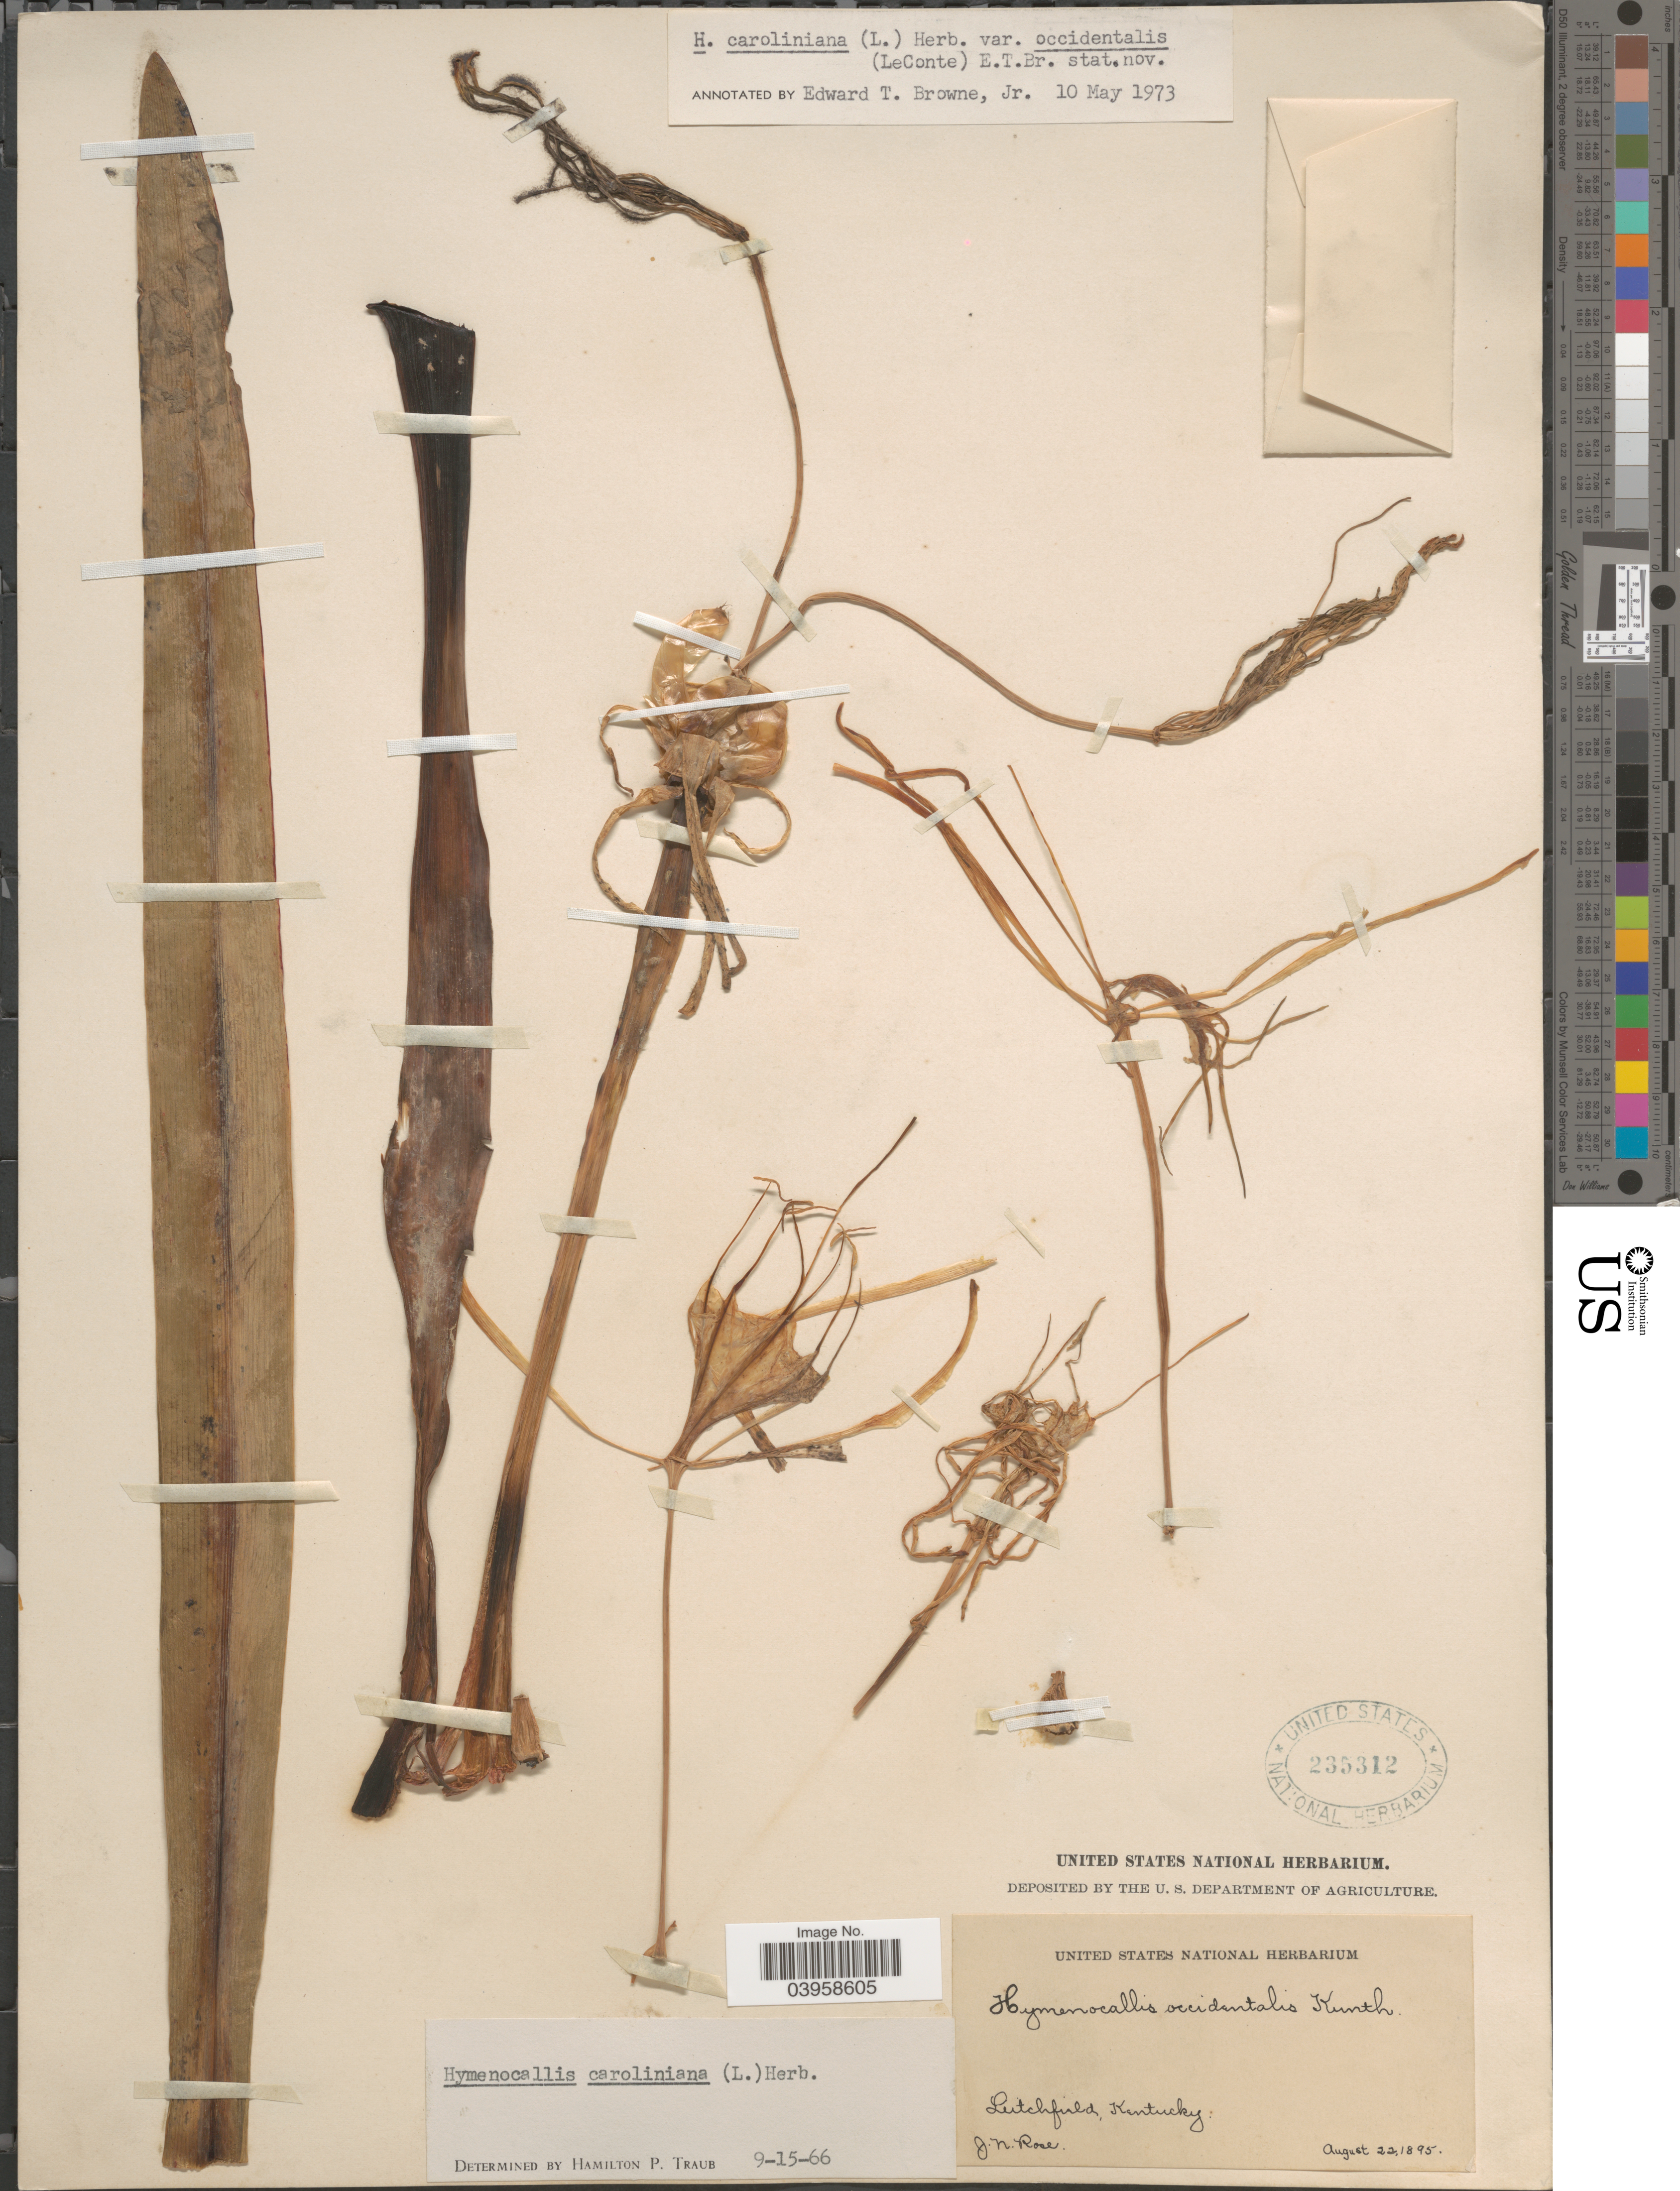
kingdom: Plantae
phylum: Tracheophyta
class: Liliopsida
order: Asparagales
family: Amaryllidaceae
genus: Hymenocallis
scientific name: Hymenocallis caroliniana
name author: (L.) Herb.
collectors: J. N. Rose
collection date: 1895-08-22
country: United States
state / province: Kentucky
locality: Leitchfield.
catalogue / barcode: US 235312